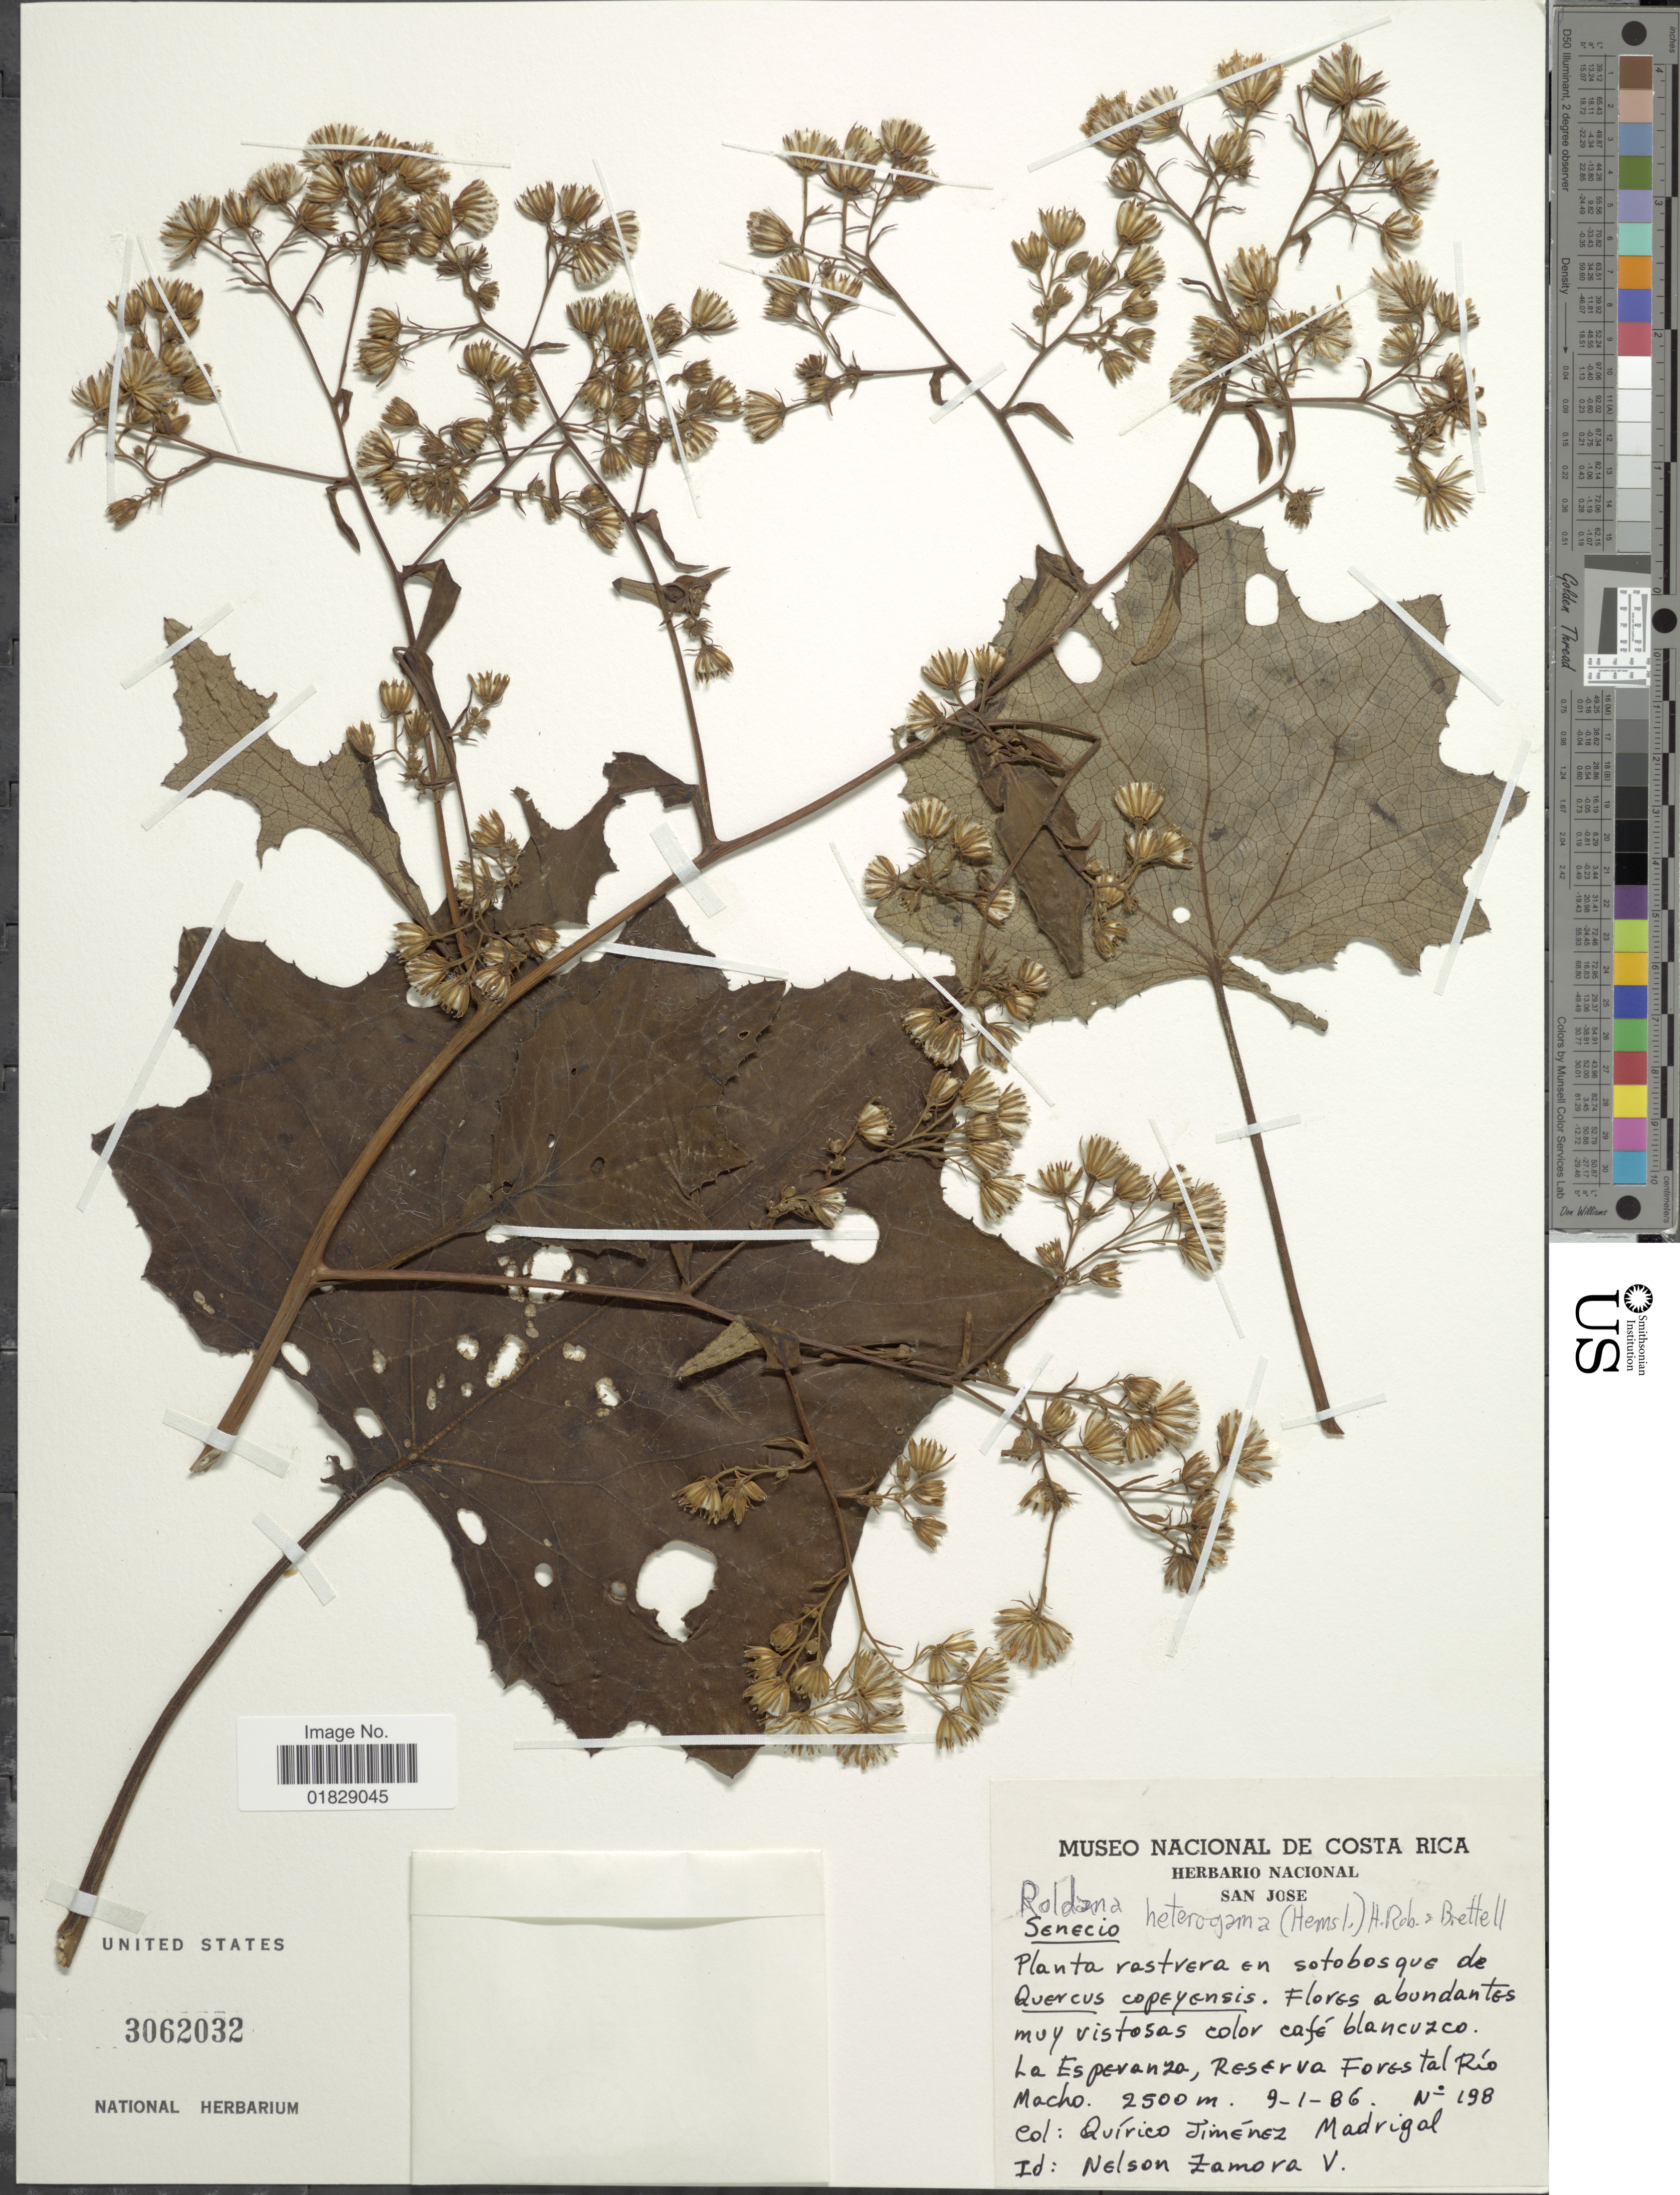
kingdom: Plantae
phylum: Tracheophyta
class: Magnoliopsida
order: Asterales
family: Asteraceae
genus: Roldana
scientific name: Roldana heterogama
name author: (Benth.) H. Rob. & Brettell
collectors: Q. Jiménez Madrigal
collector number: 198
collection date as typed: Transcribed d/m/y: 9/1/86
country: Costa Rica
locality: La Esperanza, Reserva Forestal Río Macho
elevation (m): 2500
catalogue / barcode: US 3062032